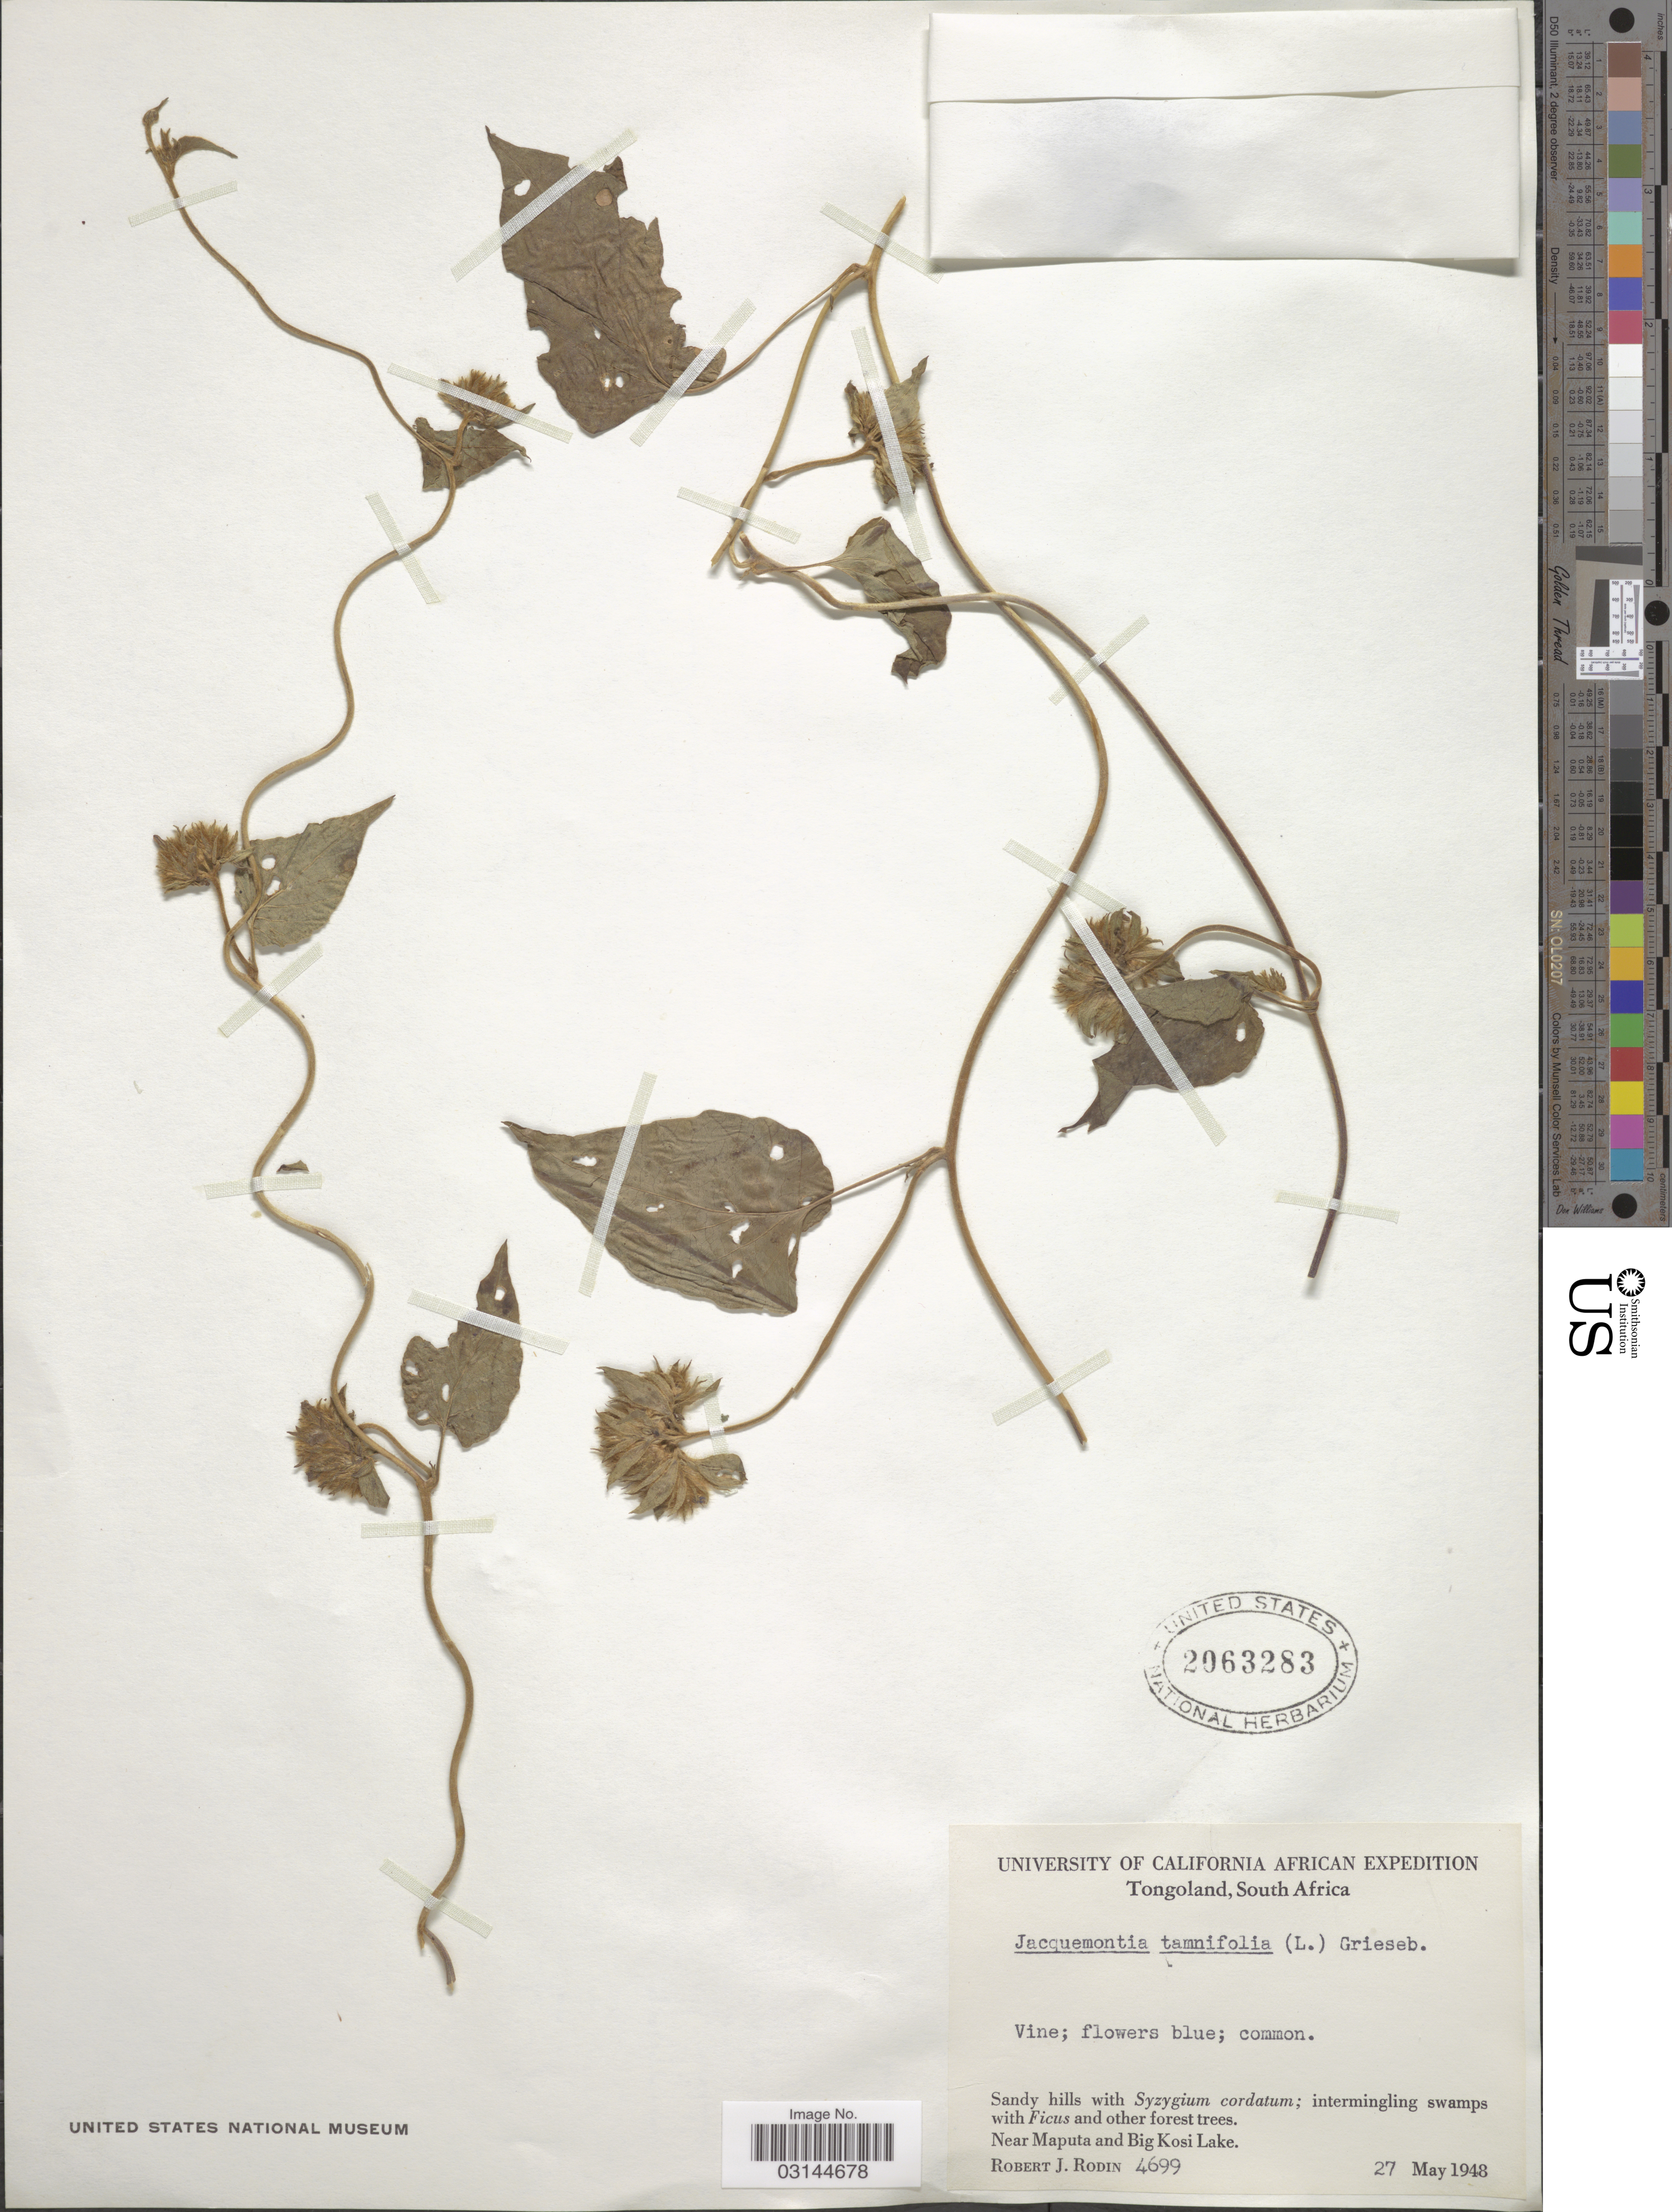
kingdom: Plantae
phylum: Tracheophyta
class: Magnoliopsida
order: Solanales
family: Convolvulaceae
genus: Jacquemontia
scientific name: Jacquemontia tamnifolia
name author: (L.) Griseb.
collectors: R. J. Rodin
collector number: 4699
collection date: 1948-05-27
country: South Africa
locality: Tongoland. Mar Maputa and Big Kosi Lake.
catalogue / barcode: US 2063283